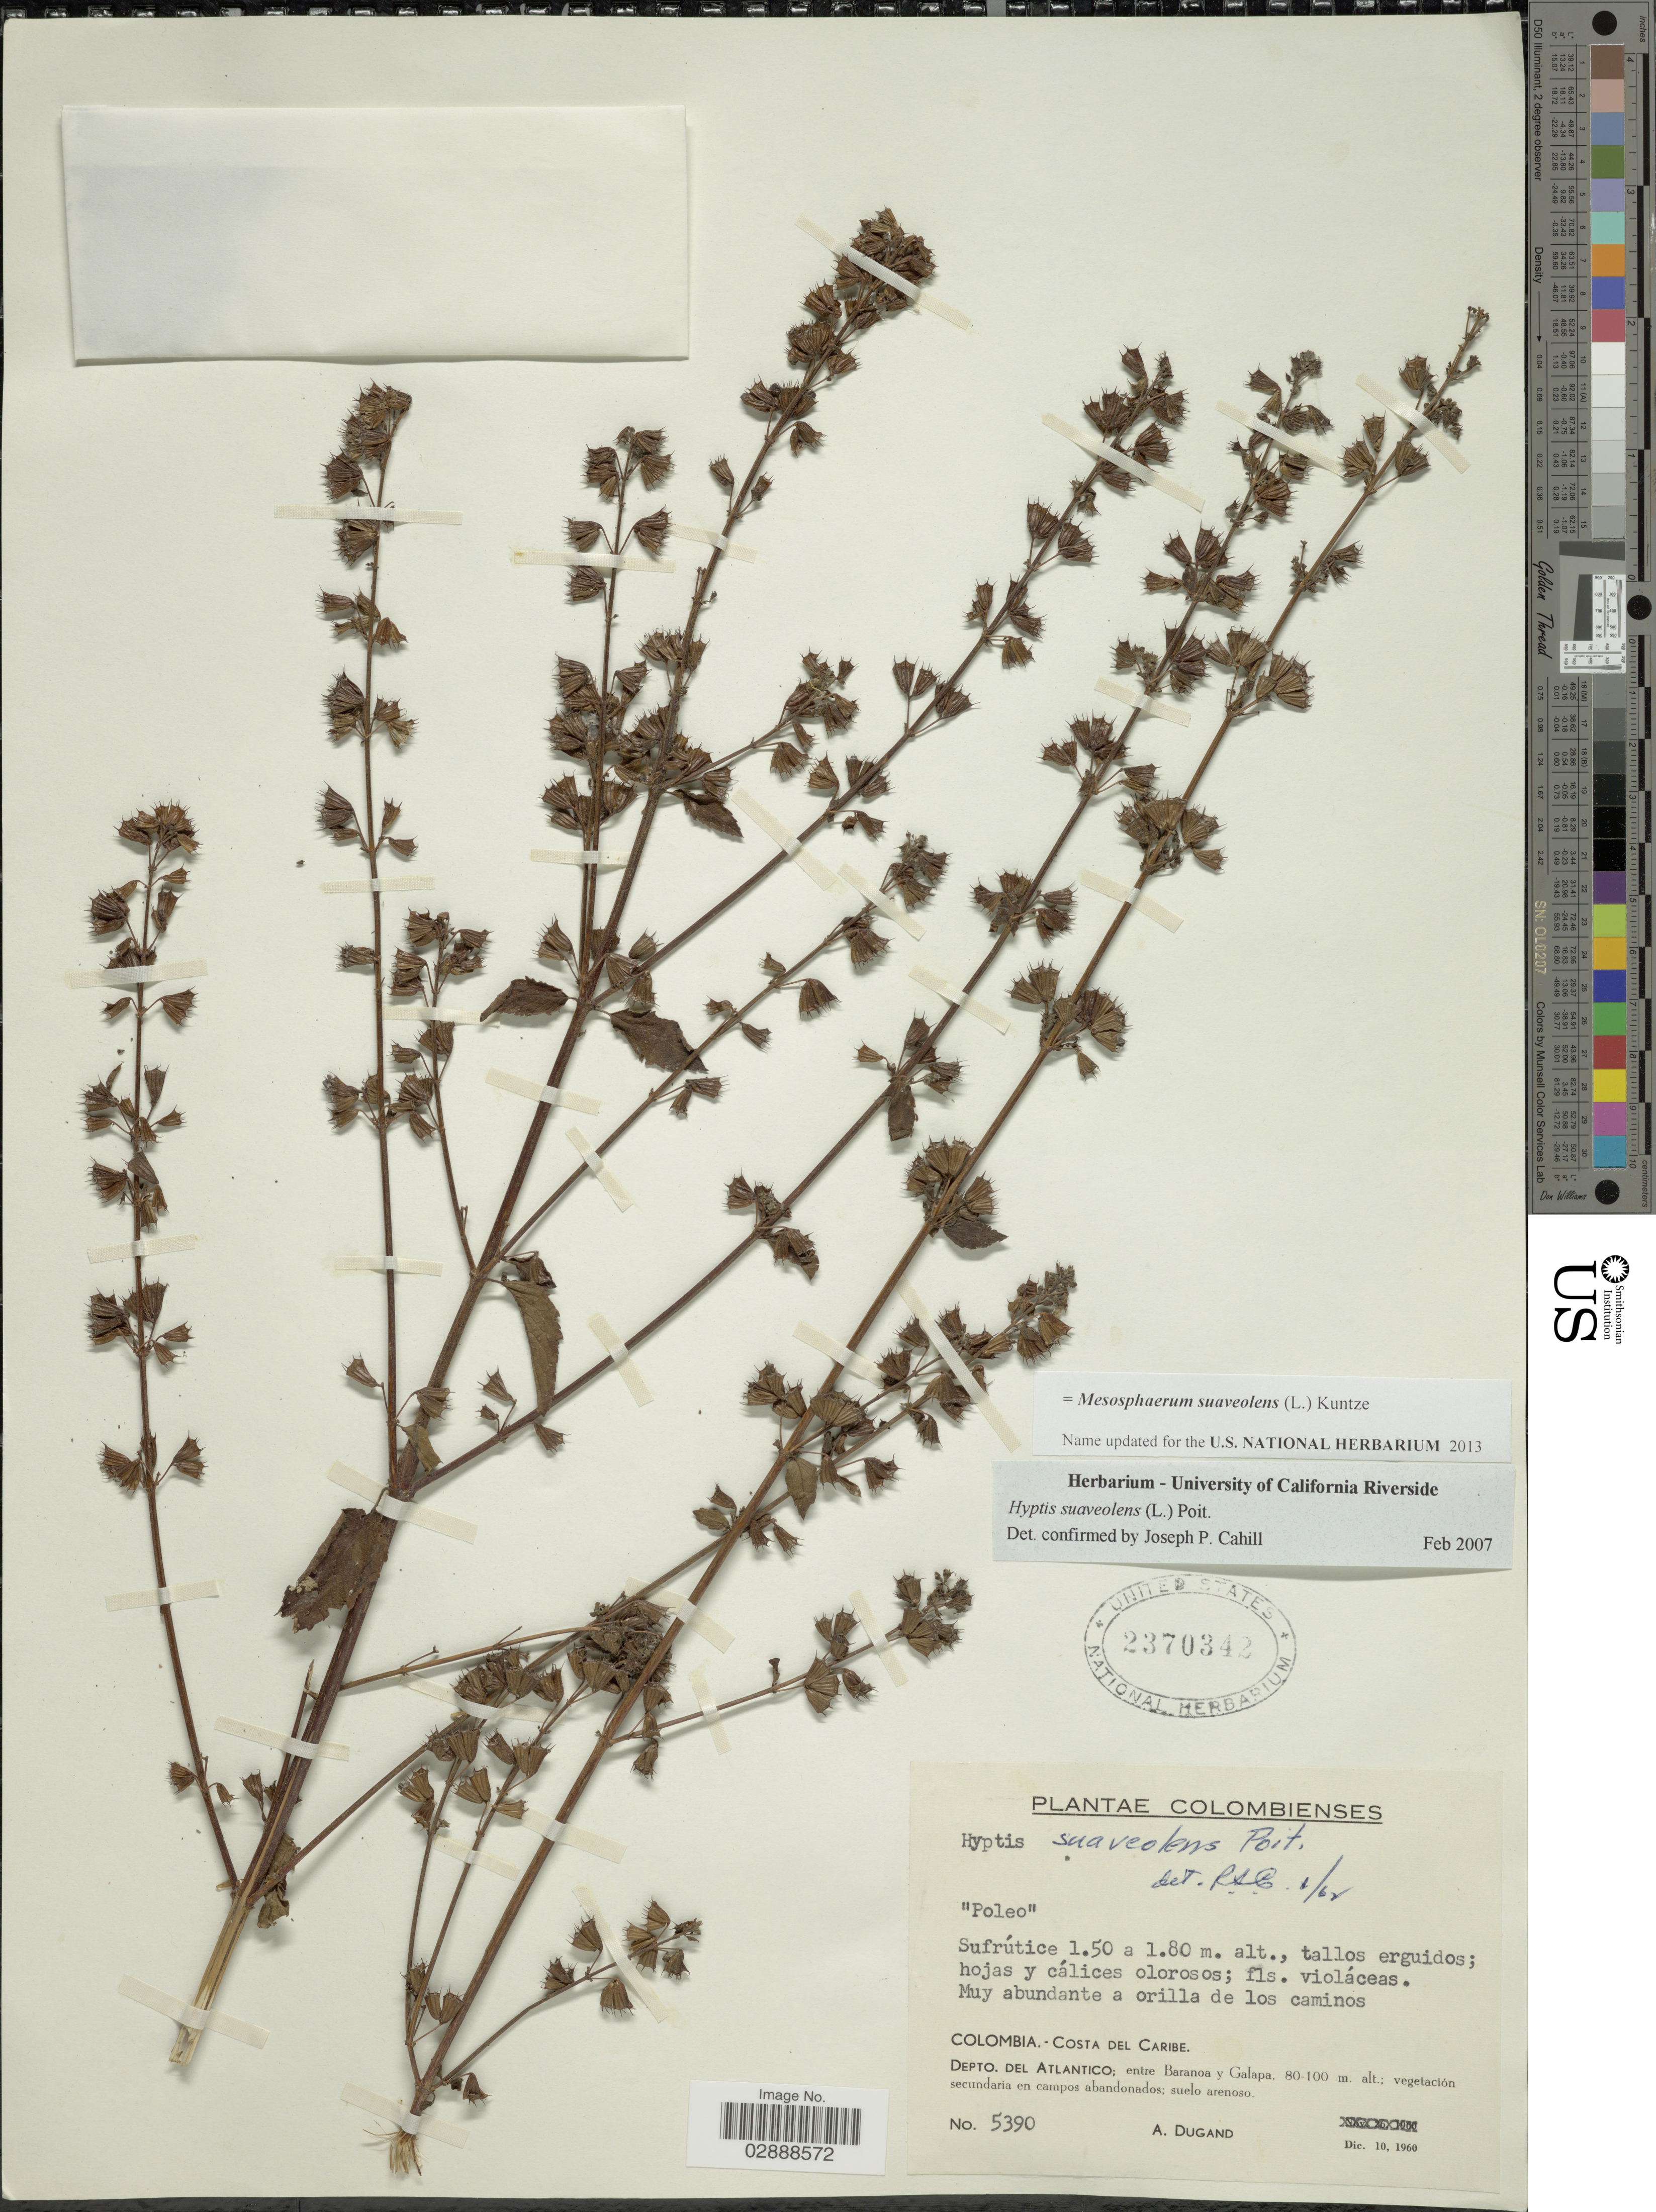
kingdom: Plantae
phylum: Tracheophyta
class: Magnoliopsida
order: Lamiales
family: Lamiaceae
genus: Mesosphaerum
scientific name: Mesosphaerum suaveolens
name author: (L.) Kuntze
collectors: A. Dugand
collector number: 5390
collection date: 1960-12-10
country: Colombia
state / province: Atlántico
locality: Costa del Caribe, Depto. del Atlantico: entre Baranoa y Galapa.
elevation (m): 80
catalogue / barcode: US 2370342